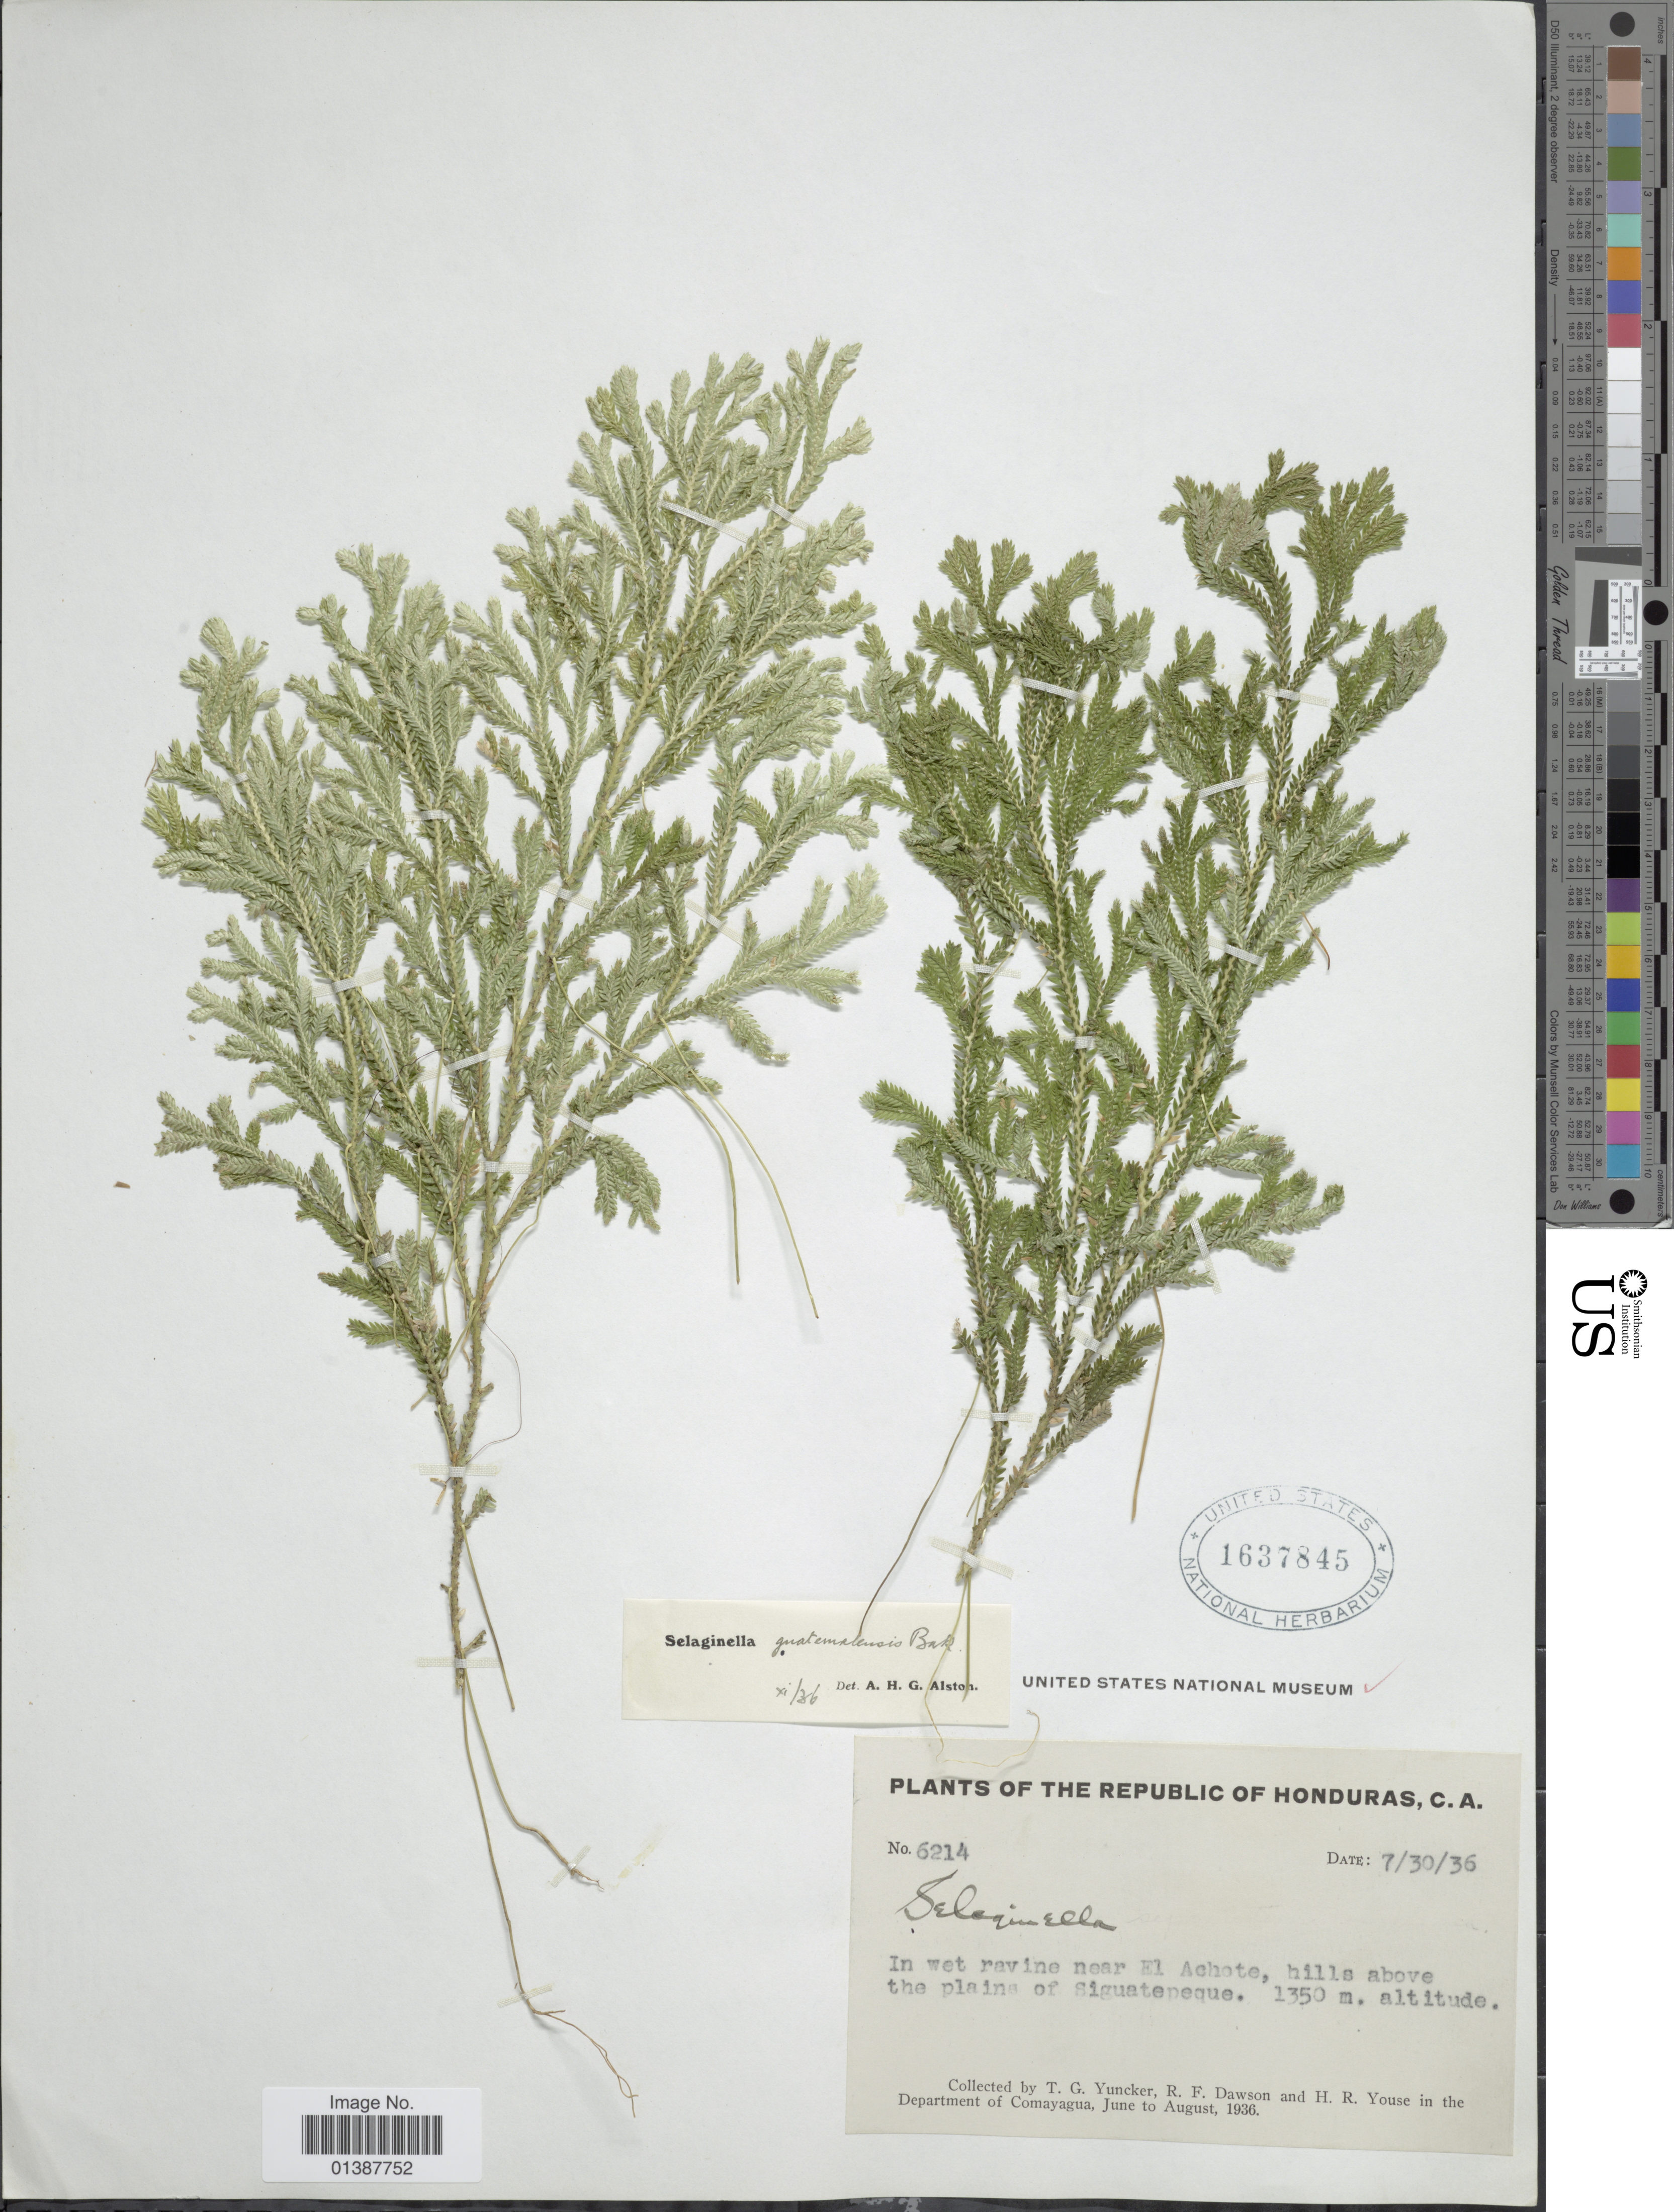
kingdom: Plantae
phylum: Tracheophyta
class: Lycopodiopsida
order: Selaginellales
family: Selaginellaceae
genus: Selaginella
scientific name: Selaginella guatemalensis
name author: Baker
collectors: T. G. Yuncker, R. F. Dawson & H. Youse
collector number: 6214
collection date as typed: Transcribed d/m/y: 30/7/36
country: Honduras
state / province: Comayagua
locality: The Republic of Honduras, C.A. In wet rabvine near El Achote, hills above the pain of Siguatepeque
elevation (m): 1350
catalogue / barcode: US 1637845